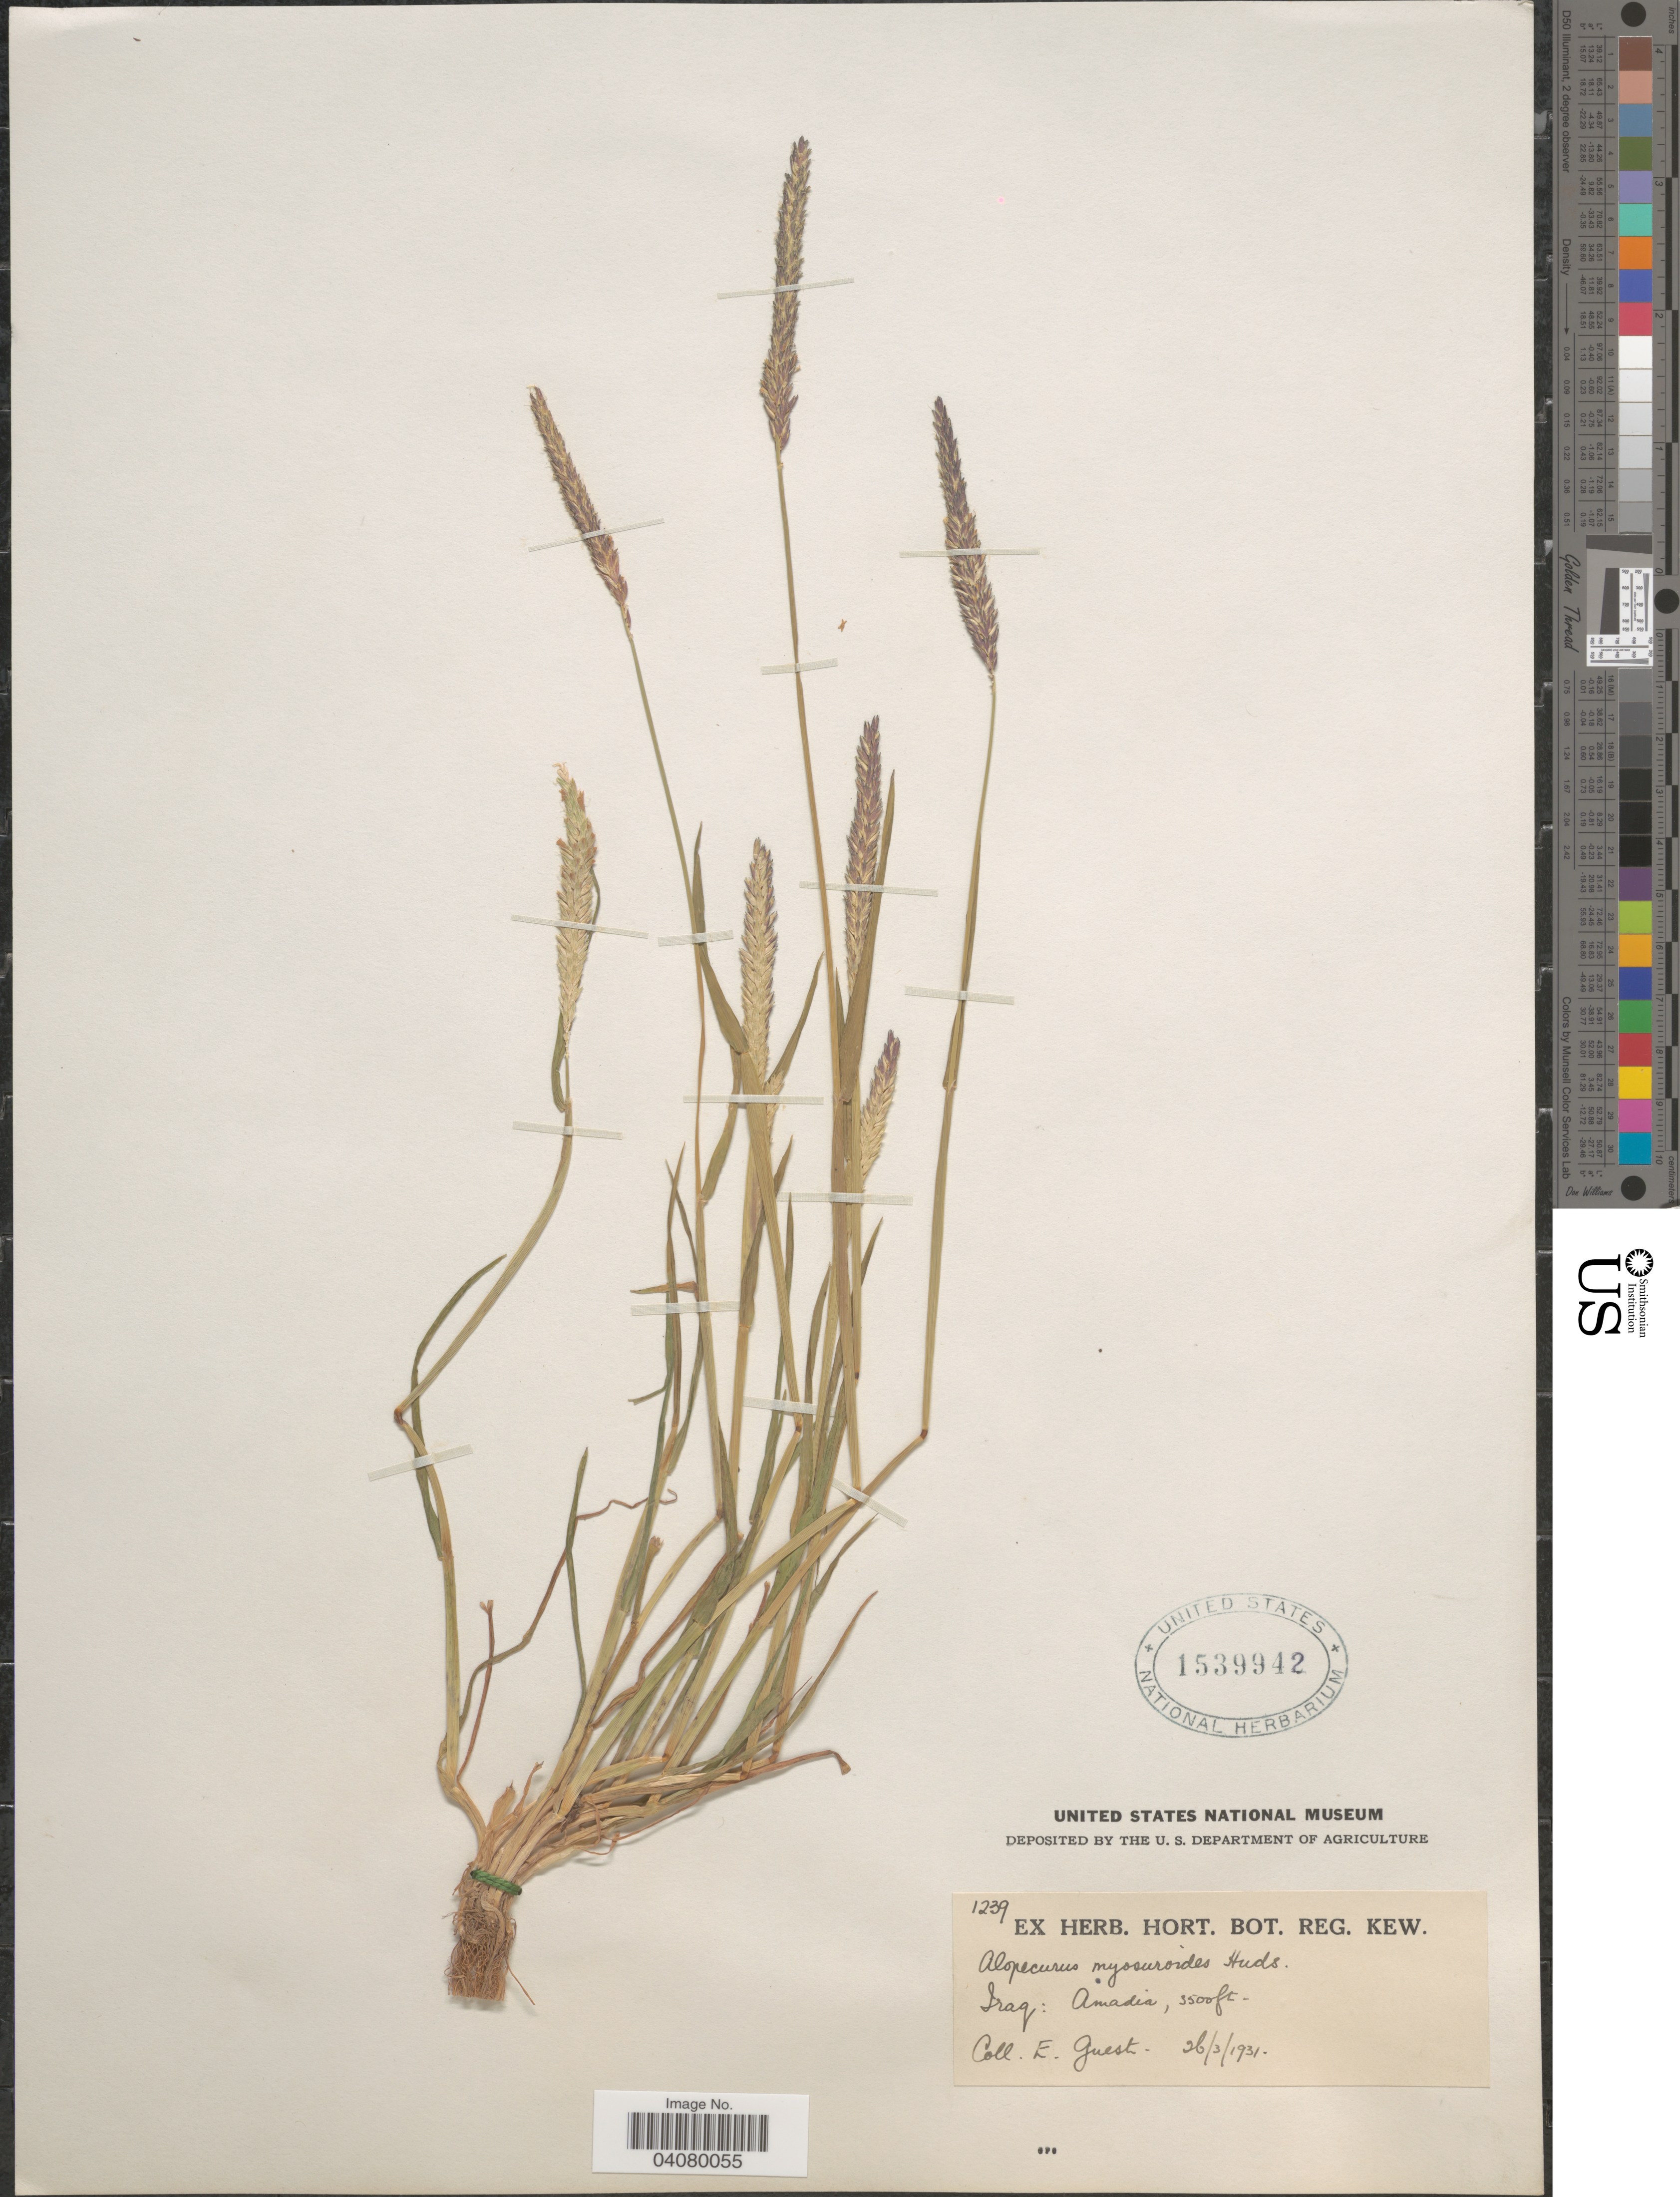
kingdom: Plantae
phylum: Tracheophyta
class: Liliopsida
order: Poales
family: Poaceae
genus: Alopecurus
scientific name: Alopecurus myosuroides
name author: Huds.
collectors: E. Guest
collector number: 1239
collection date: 1931-03-26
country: Iraq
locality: Amadia.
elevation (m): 1067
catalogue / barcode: US 1539942